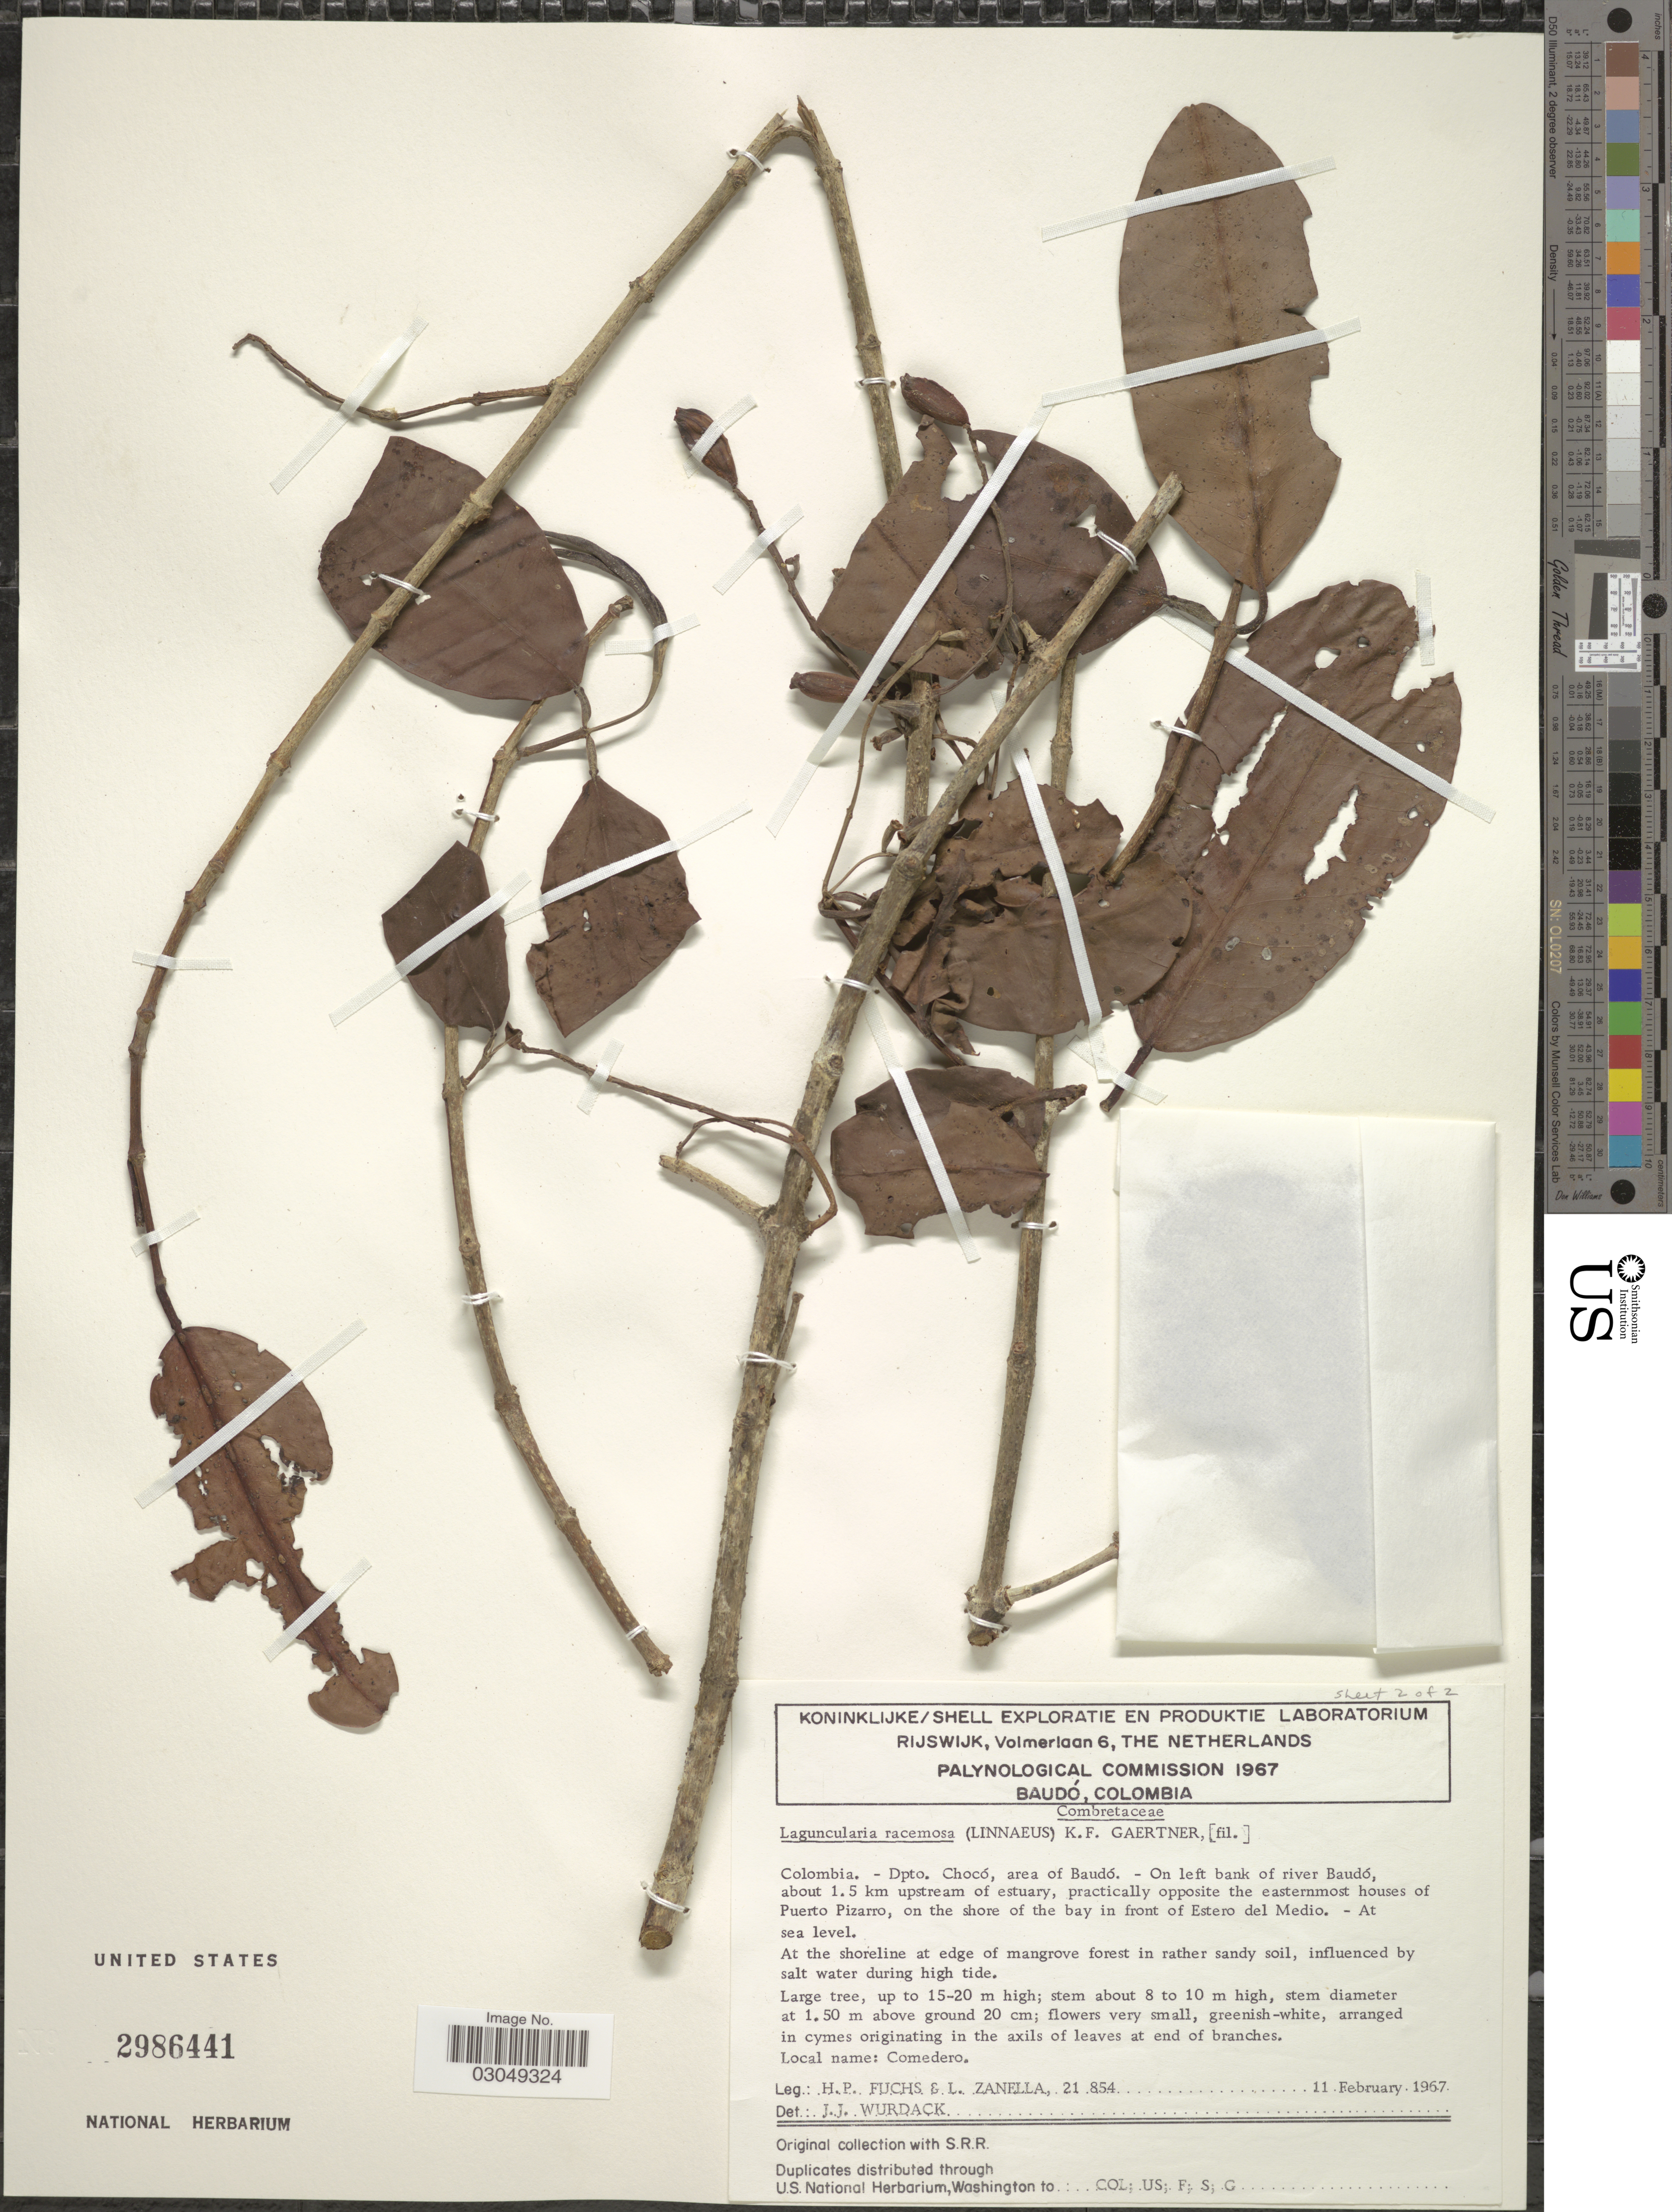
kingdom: Plantae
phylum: Tracheophyta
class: Magnoliopsida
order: Myrtales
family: Combretaceae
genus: Laguncularia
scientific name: Laguncularia racemosa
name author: (L.) C.F. Gaertn.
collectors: H. P. Fuchs & L. Zanella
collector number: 21854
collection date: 1967-02-11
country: Colombia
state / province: Chocó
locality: Dpto. Chocó, area of Baudó. - On left bank of river Baudó about 1.5 km upstream of estuary, practically opposite the eastermost houses of Puerto Pizarro, on the shore of the bay in front of Estero del Medio.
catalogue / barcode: US 2986441